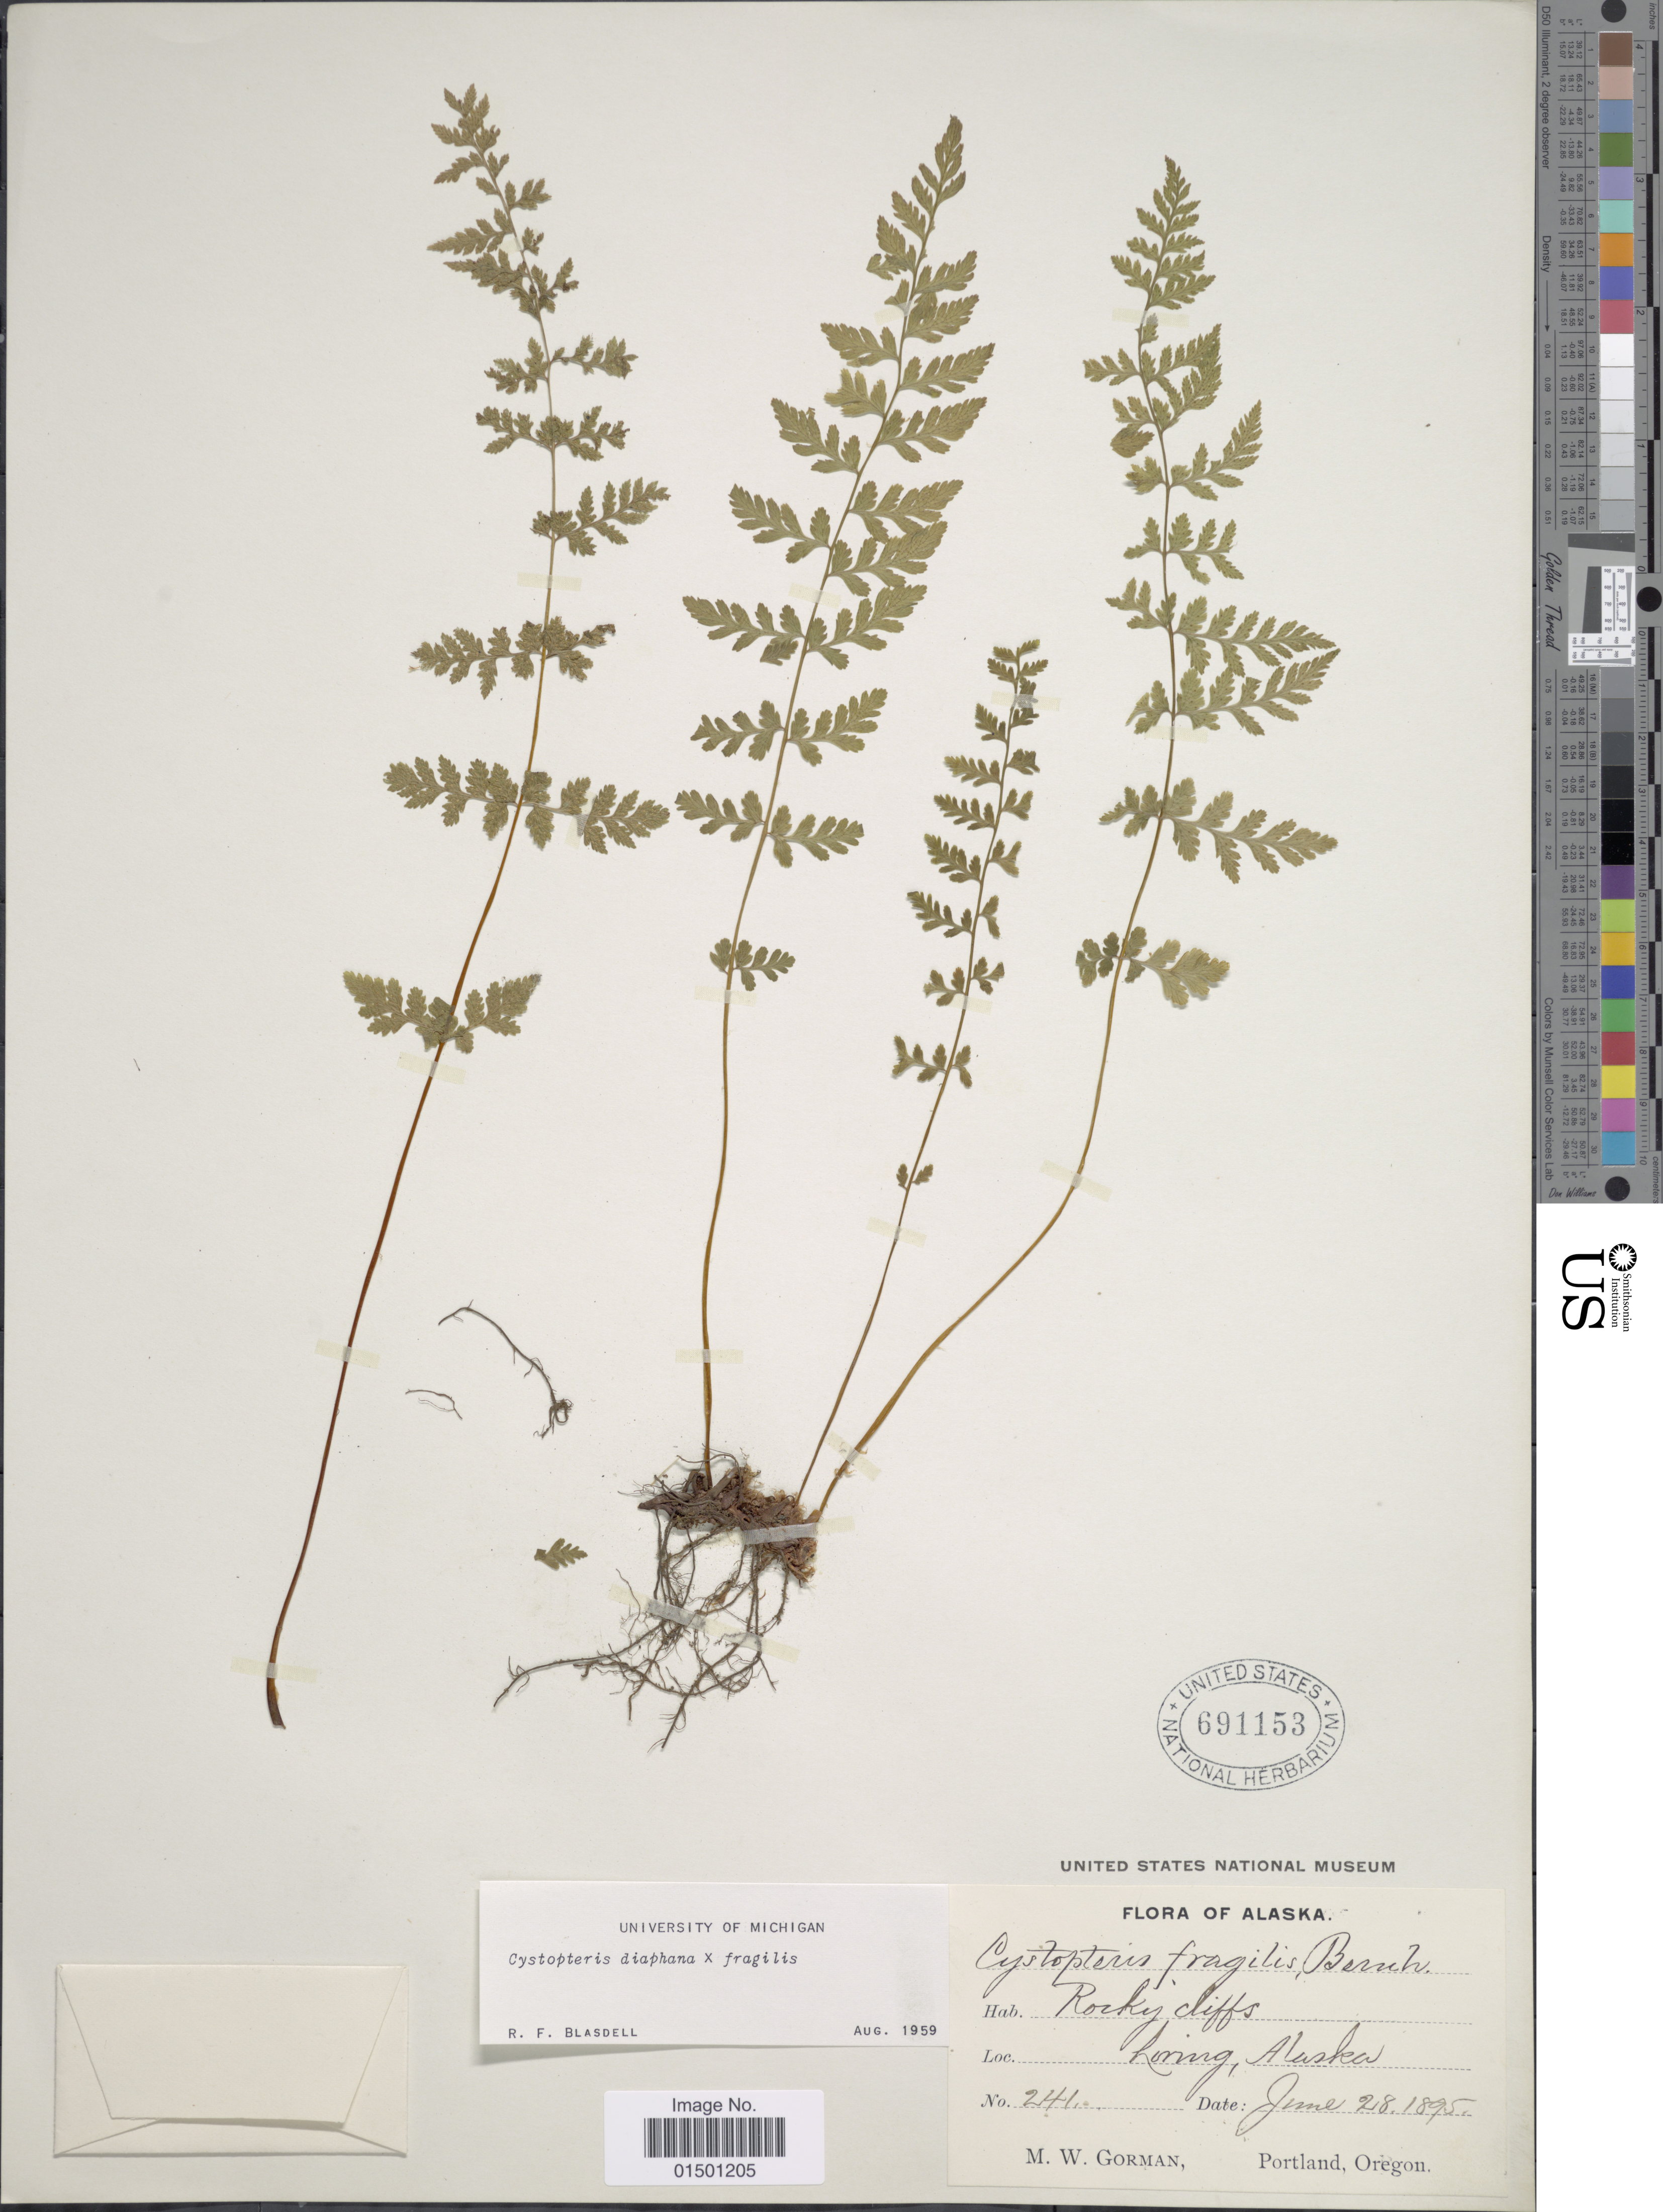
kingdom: Plantae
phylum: Tracheophyta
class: Polypodiopsida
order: Polypodiales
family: Cystopteridaceae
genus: Cystopteris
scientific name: Cystopteris diaphana x C. fragilis (L.) Bernh.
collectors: M. W. Gorman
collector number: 241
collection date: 1895-06-28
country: United States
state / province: Alaska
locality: Loring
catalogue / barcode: US 691153